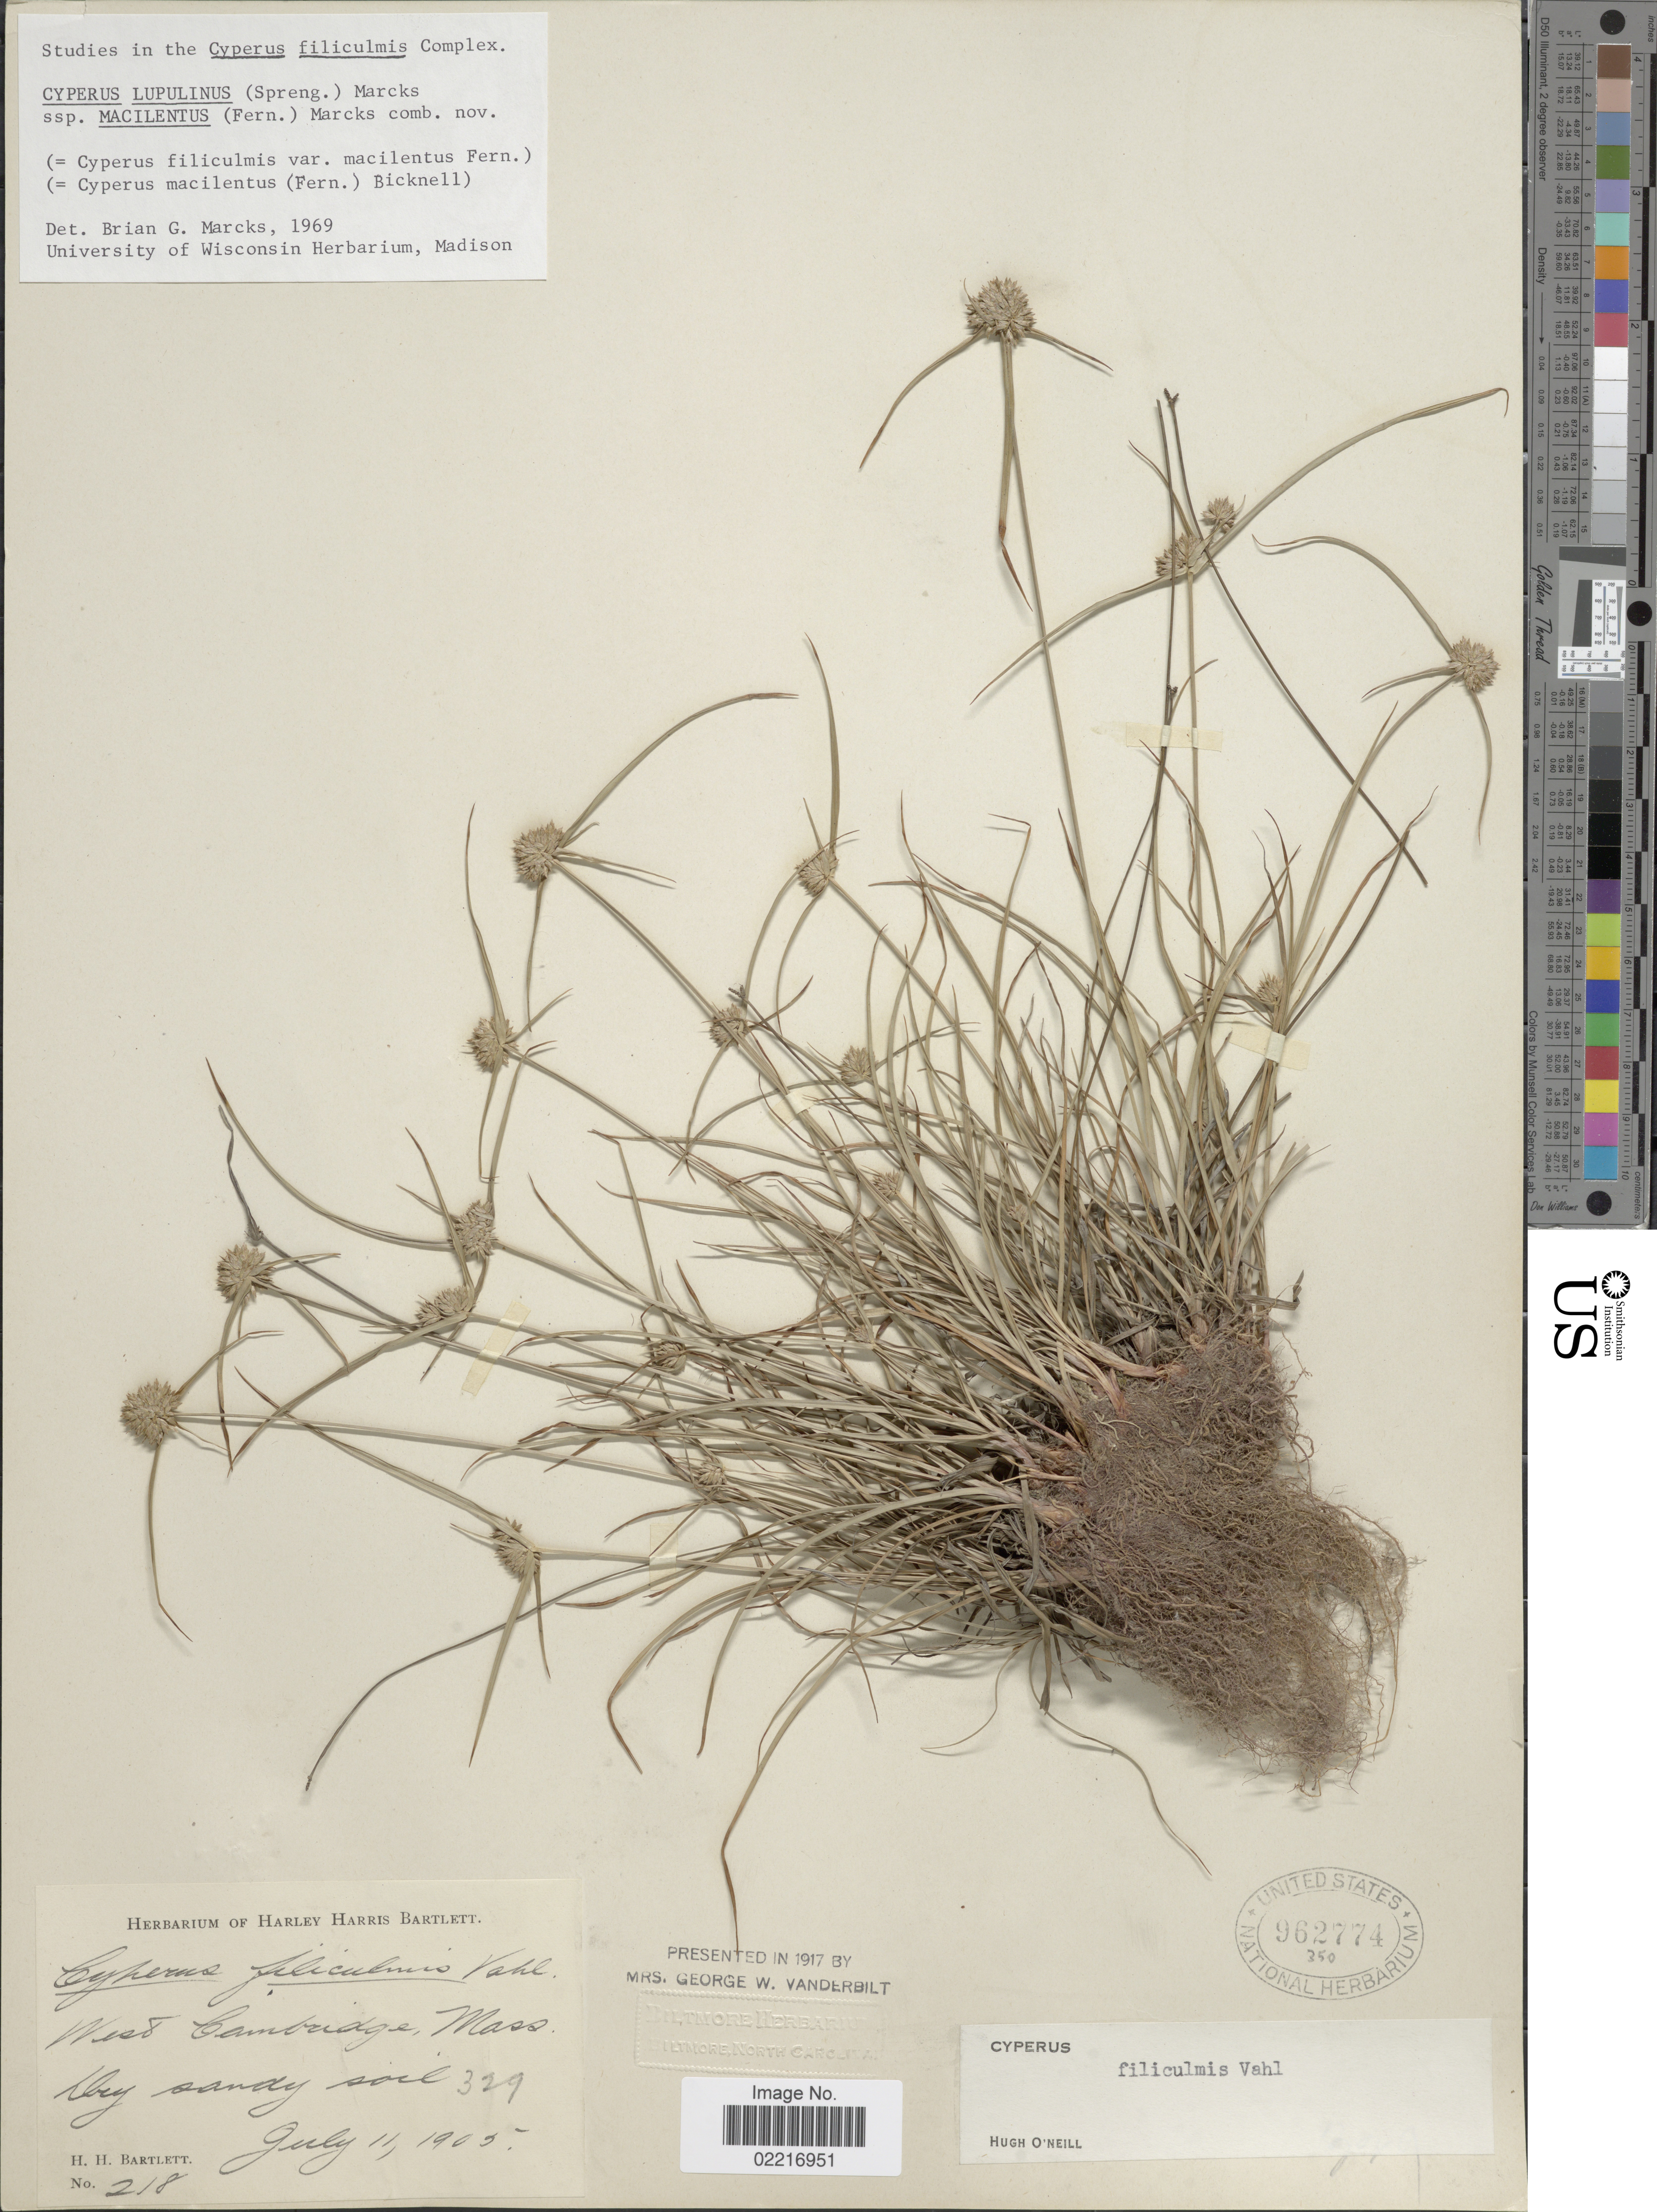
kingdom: Plantae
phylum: Tracheophyta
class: Liliopsida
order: Poales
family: Cyperaceae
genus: Cyperus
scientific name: Cyperus lupulinus subsp. macilentus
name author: (Fernald) Marcks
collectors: H. H. Bartlett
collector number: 218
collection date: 1905-07-11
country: United States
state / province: Massachusetts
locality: West Cambridge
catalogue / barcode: US 962774